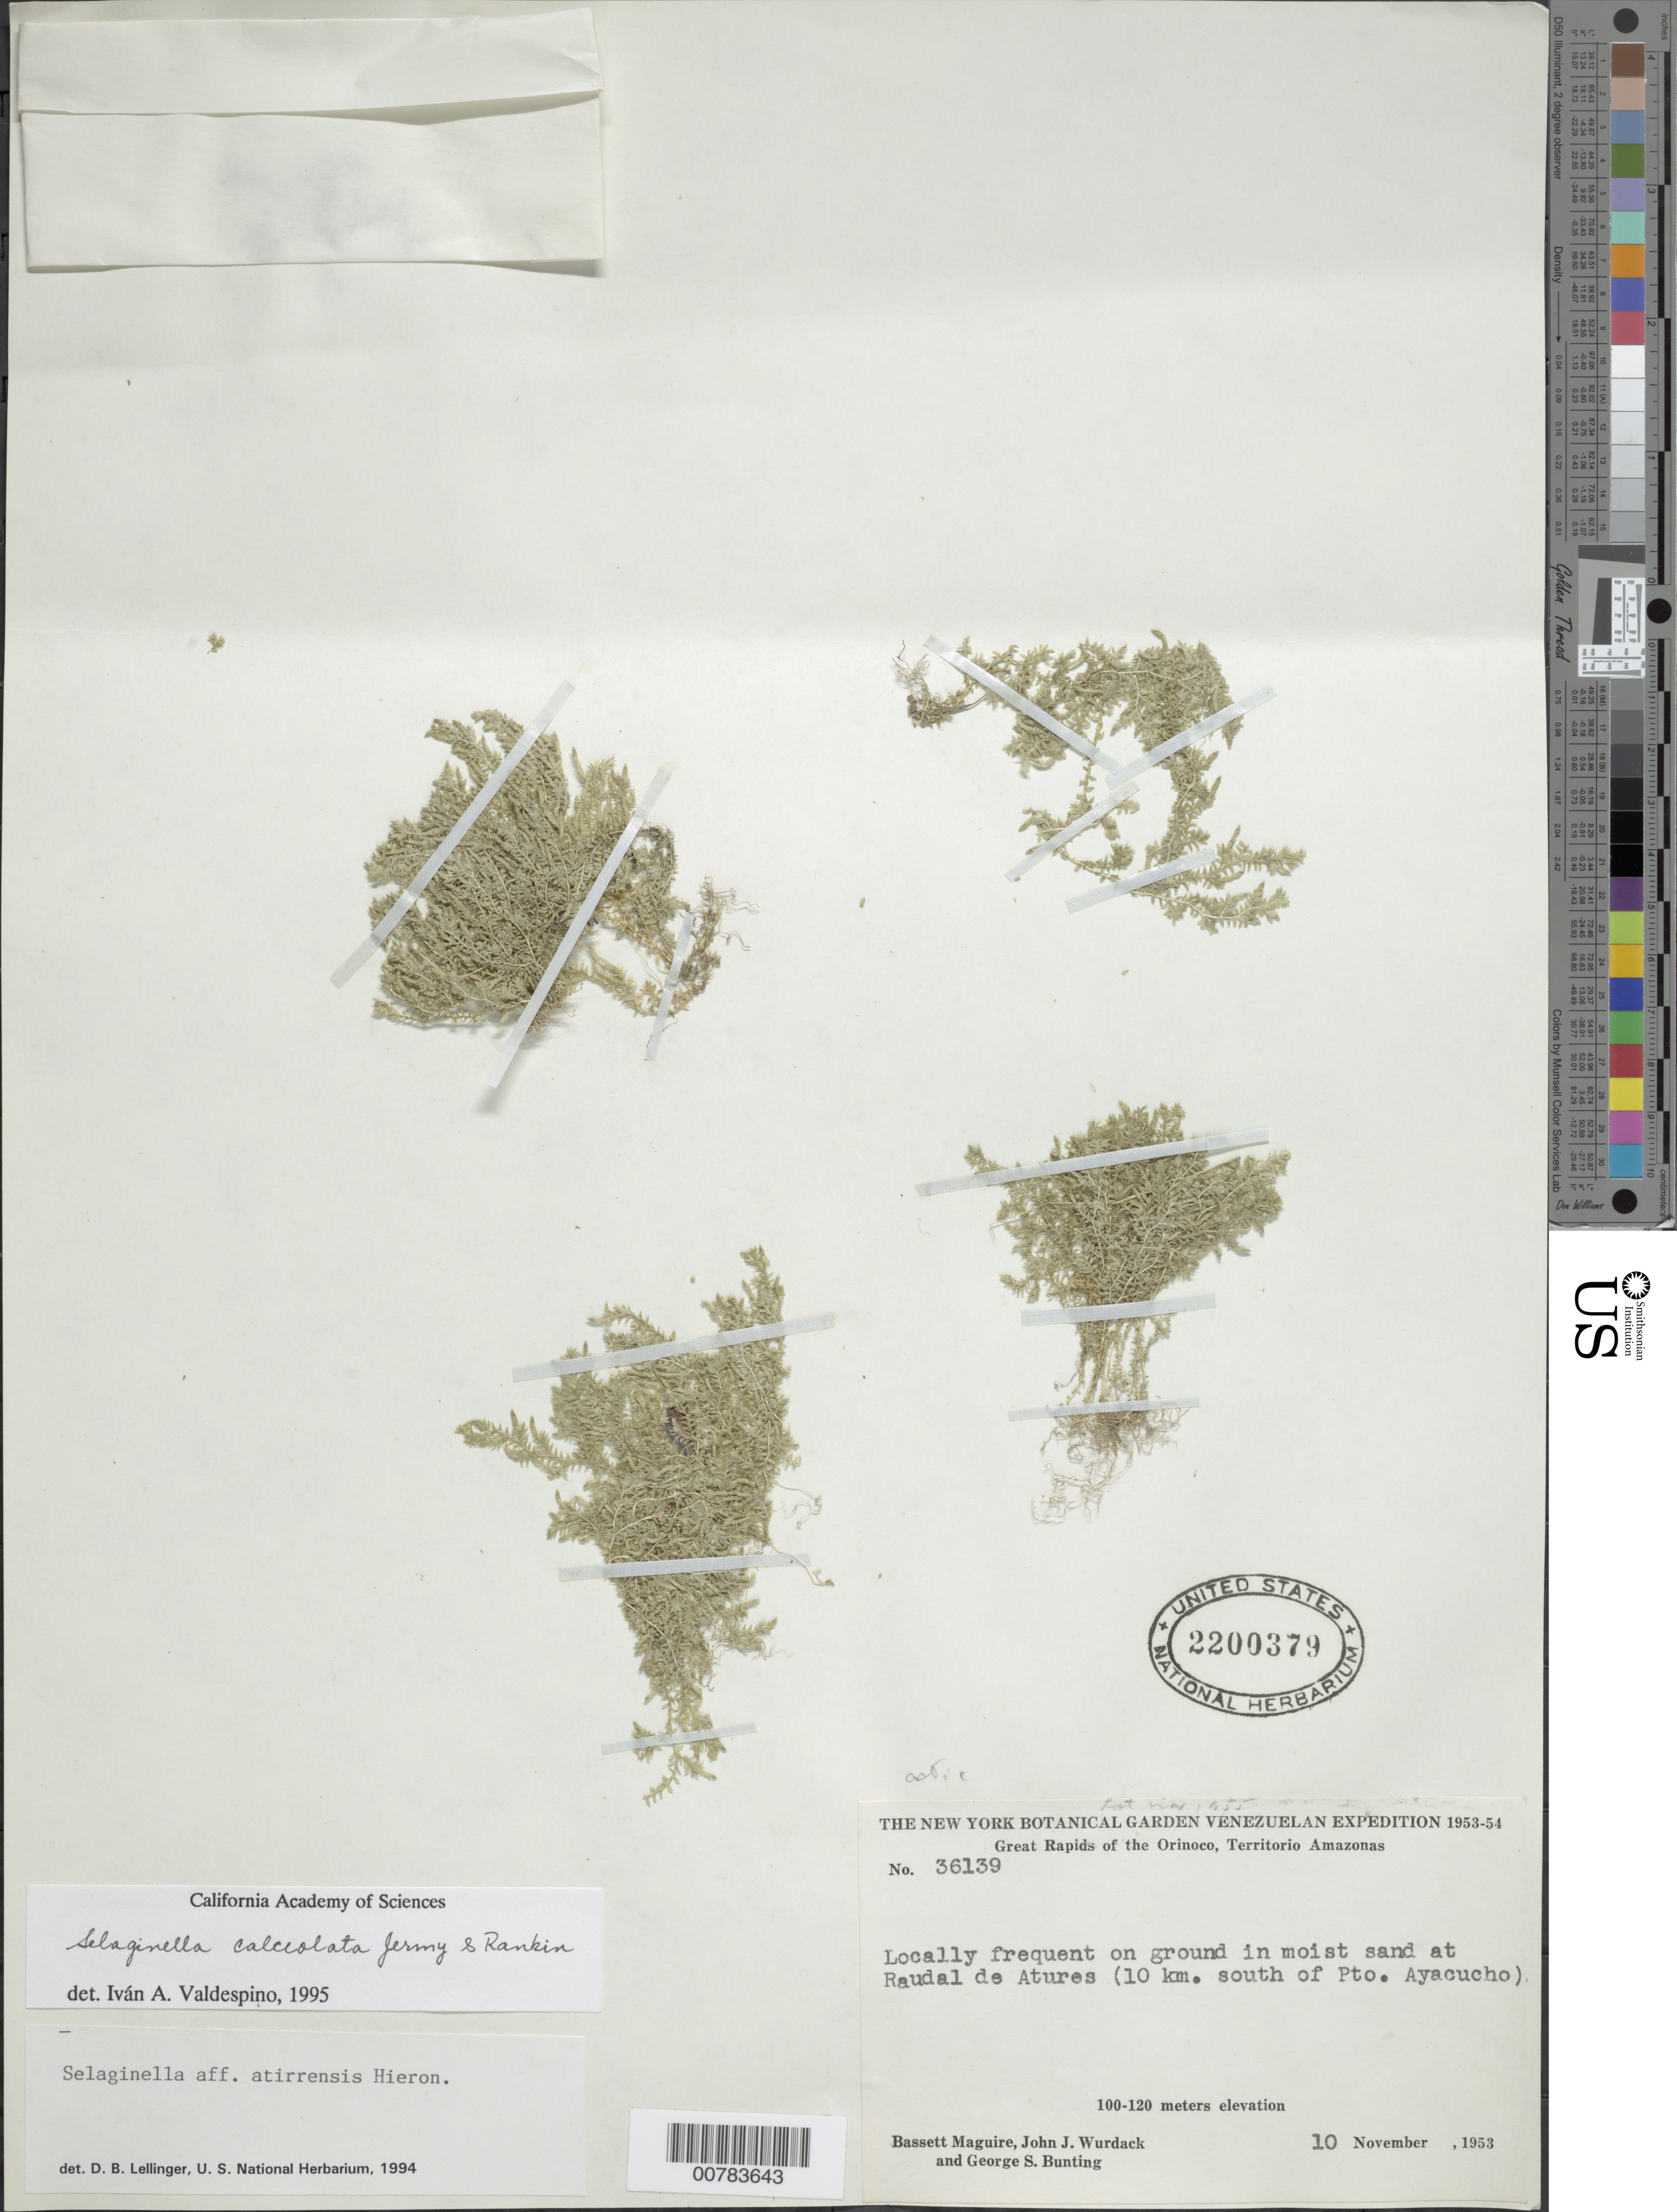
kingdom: Plantae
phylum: Tracheophyta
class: Lycopodiopsida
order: Selaginellales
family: Selaginellaceae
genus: Selaginella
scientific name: Selaginella calceolata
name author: Jermy & J.M. Rankin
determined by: Valdespino, I. A., (PMA), Universidad de Panama (PANAMA)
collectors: B. Maguire, J. J. Wurdack & G. S. Bunting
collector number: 36139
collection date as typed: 10-Nov-53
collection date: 1953-11-10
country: Venezuela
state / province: Amazonas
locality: Raudal de Atures, 10 km S of Puerto Ayacucho, Orinoco River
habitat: Moist sand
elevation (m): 100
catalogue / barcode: US 2200379